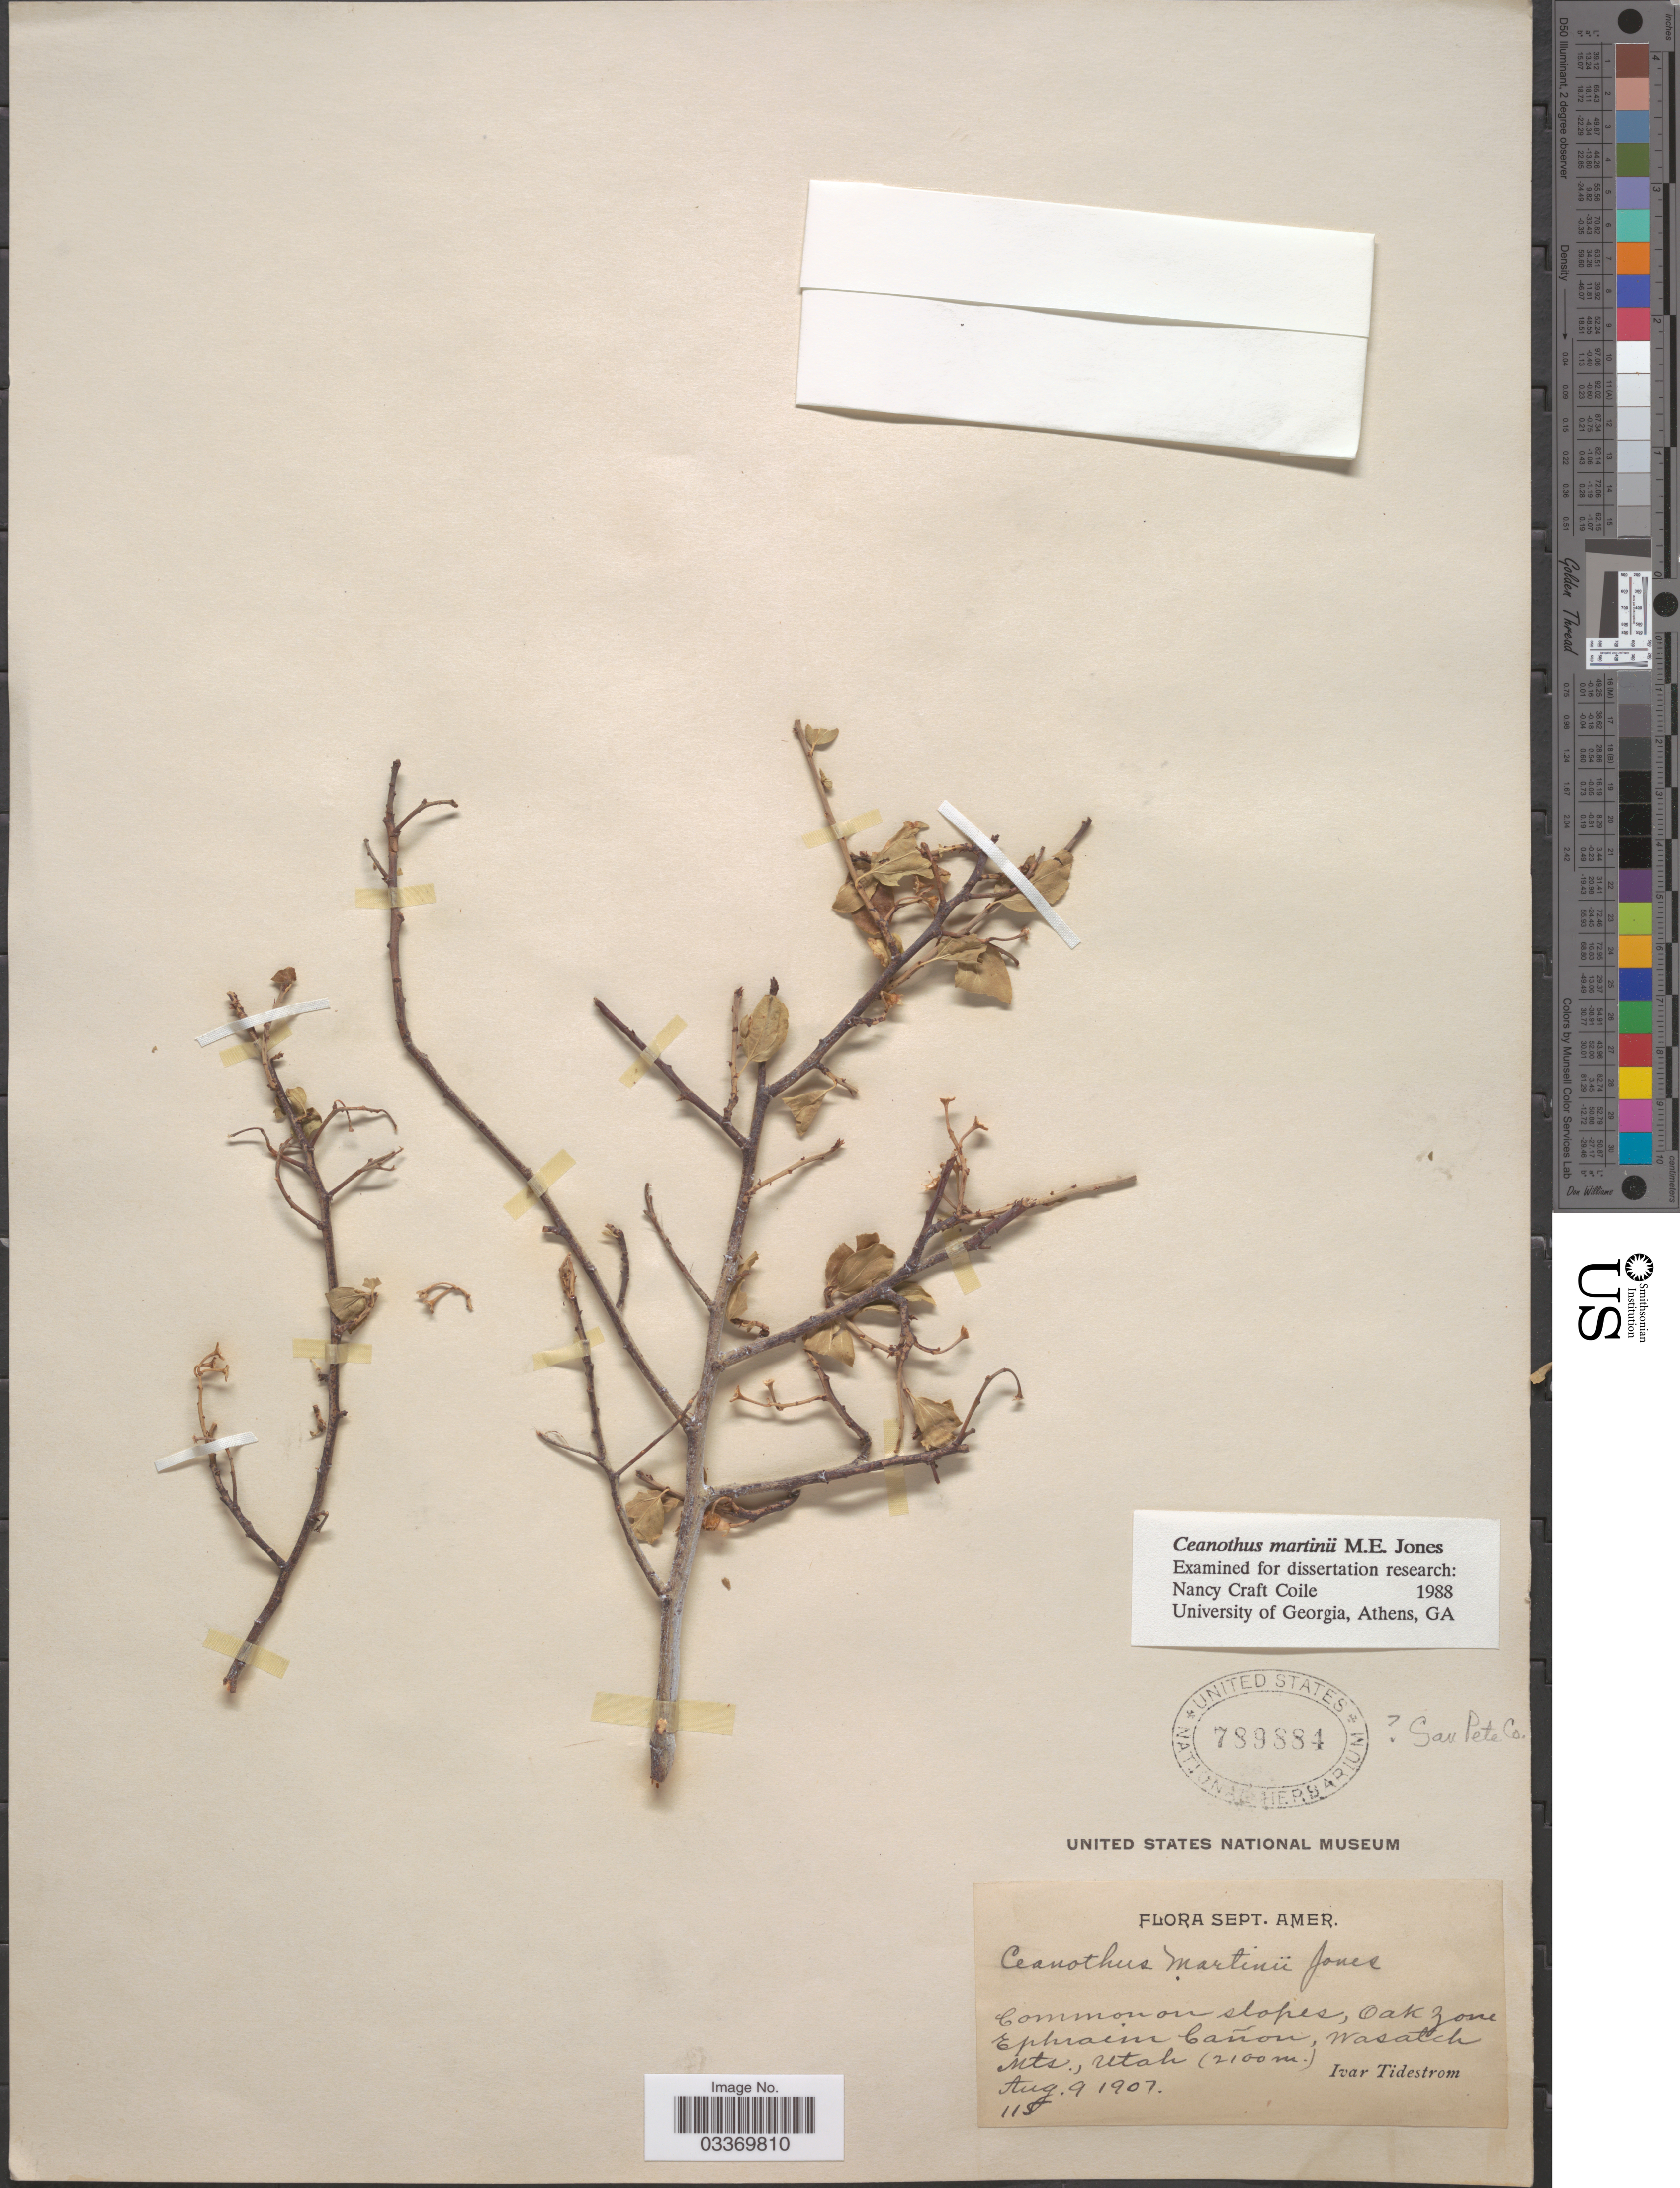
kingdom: Plantae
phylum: Tracheophyta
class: Magnoliopsida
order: Rosales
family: Rhamnaceae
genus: Ceanothus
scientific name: Ceanothus martini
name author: M.E. Jones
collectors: I. F. Tidestrom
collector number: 115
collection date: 1907-08-09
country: United States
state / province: Utah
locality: Sept. Amer. Oak Zone, Ephraim Cañon, Wasatch Mts. San Pete Co. [unsure placement]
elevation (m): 2100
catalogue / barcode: US 789884